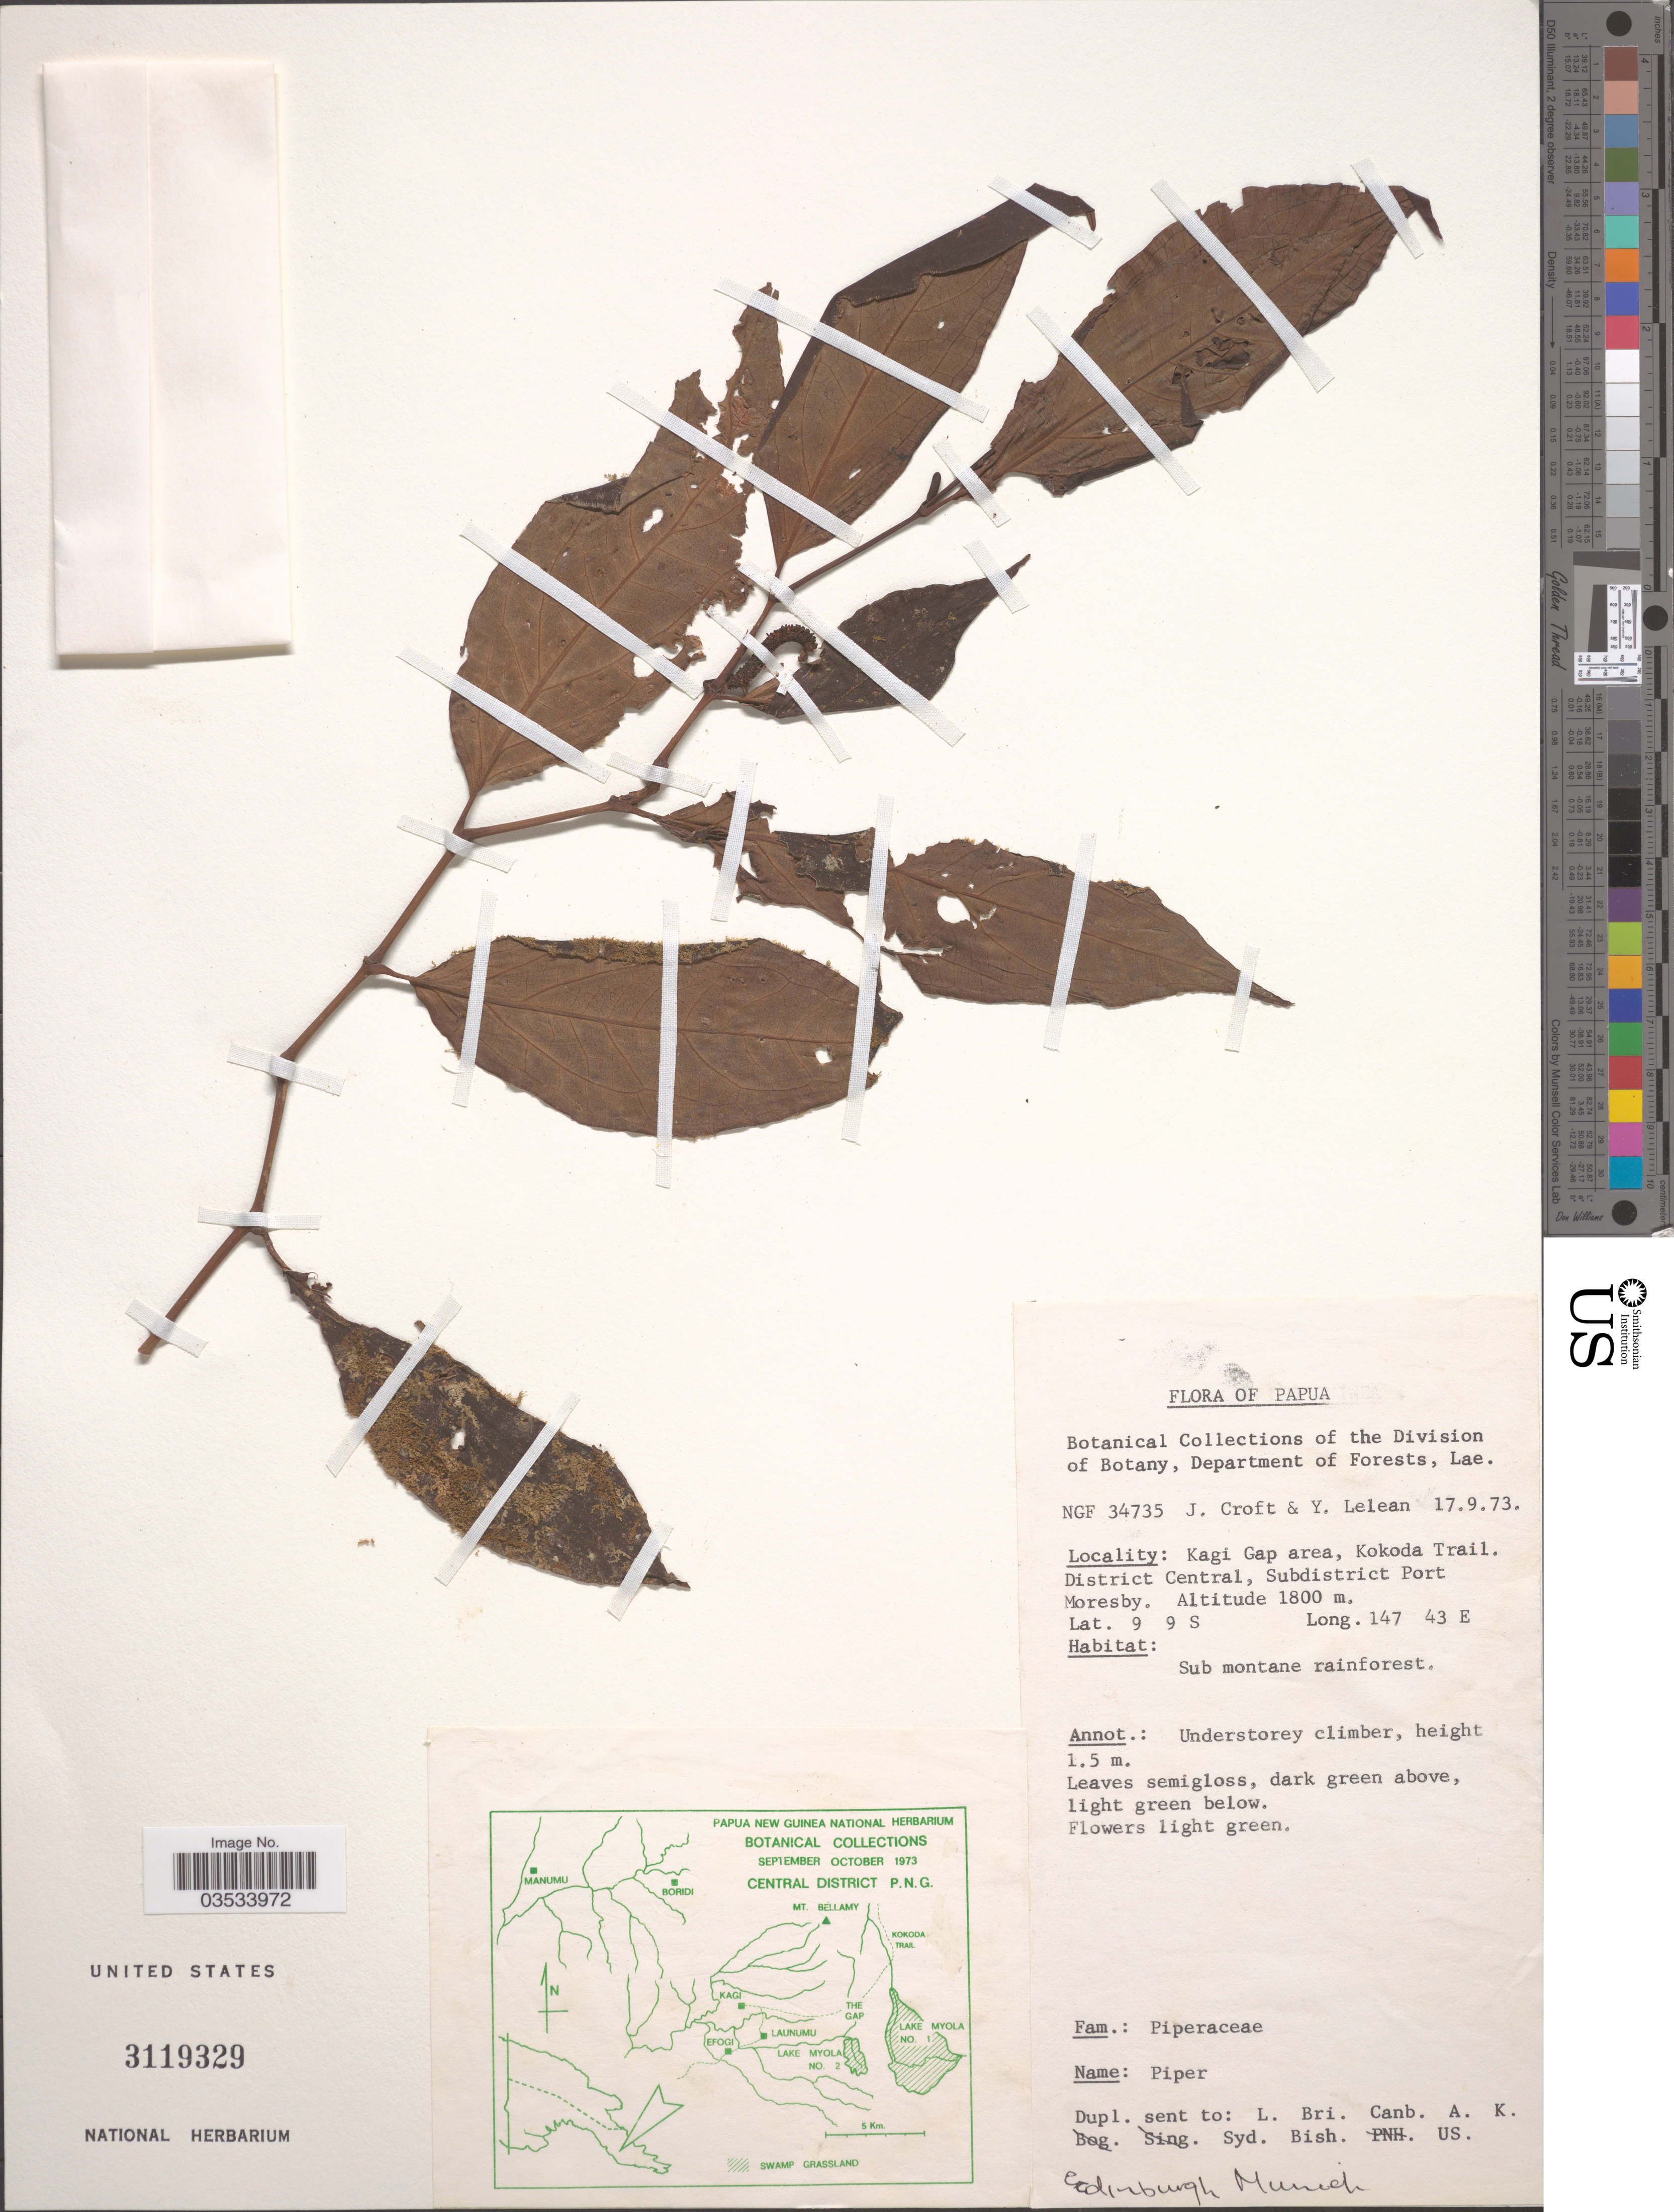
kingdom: Plantae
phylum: Tracheophyta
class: Magnoliopsida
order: Piperales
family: Piperaceae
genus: Piper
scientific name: Piper sp.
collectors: J. Croft & Y. Lelean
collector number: NGF 34735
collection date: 1973-09-17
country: Papua New Guinea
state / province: Central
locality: Papua. Kagi Gap area, Kokoda Trail. District Central, Subdistrict Port Moresby.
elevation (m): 1800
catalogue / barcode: US 3119329